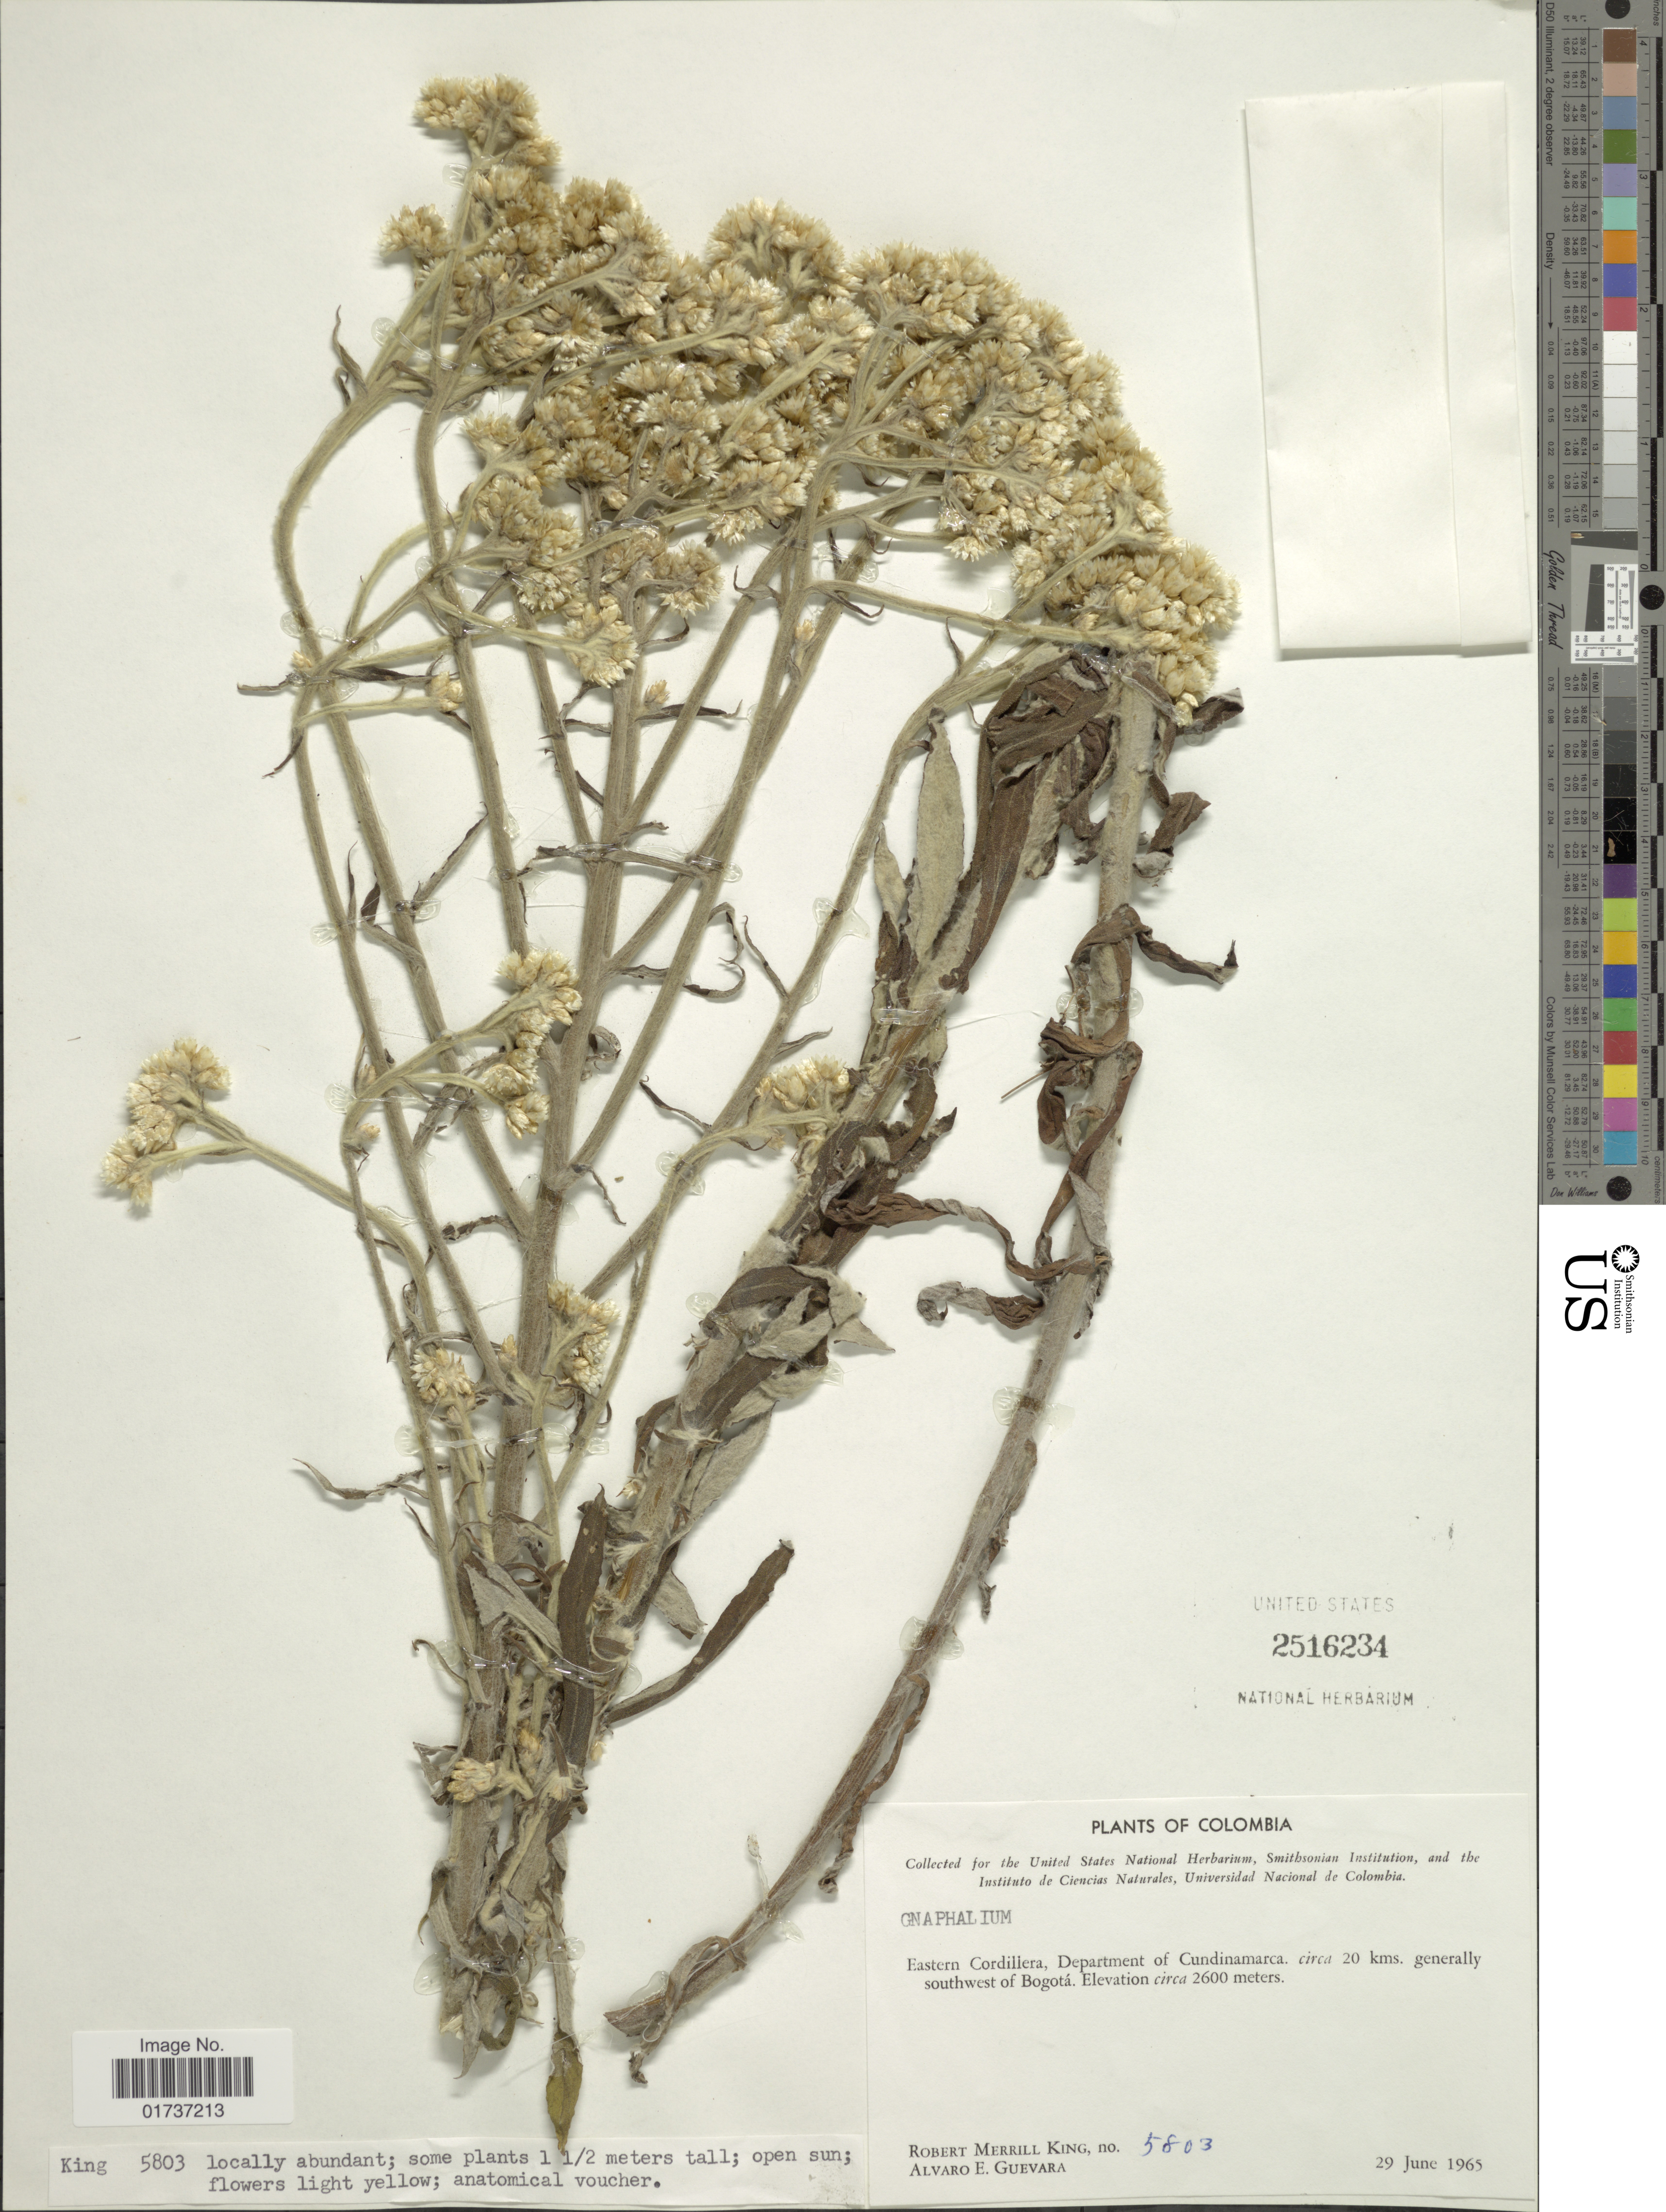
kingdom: Plantae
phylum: Tracheophyta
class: Magnoliopsida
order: Asterales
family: Asteraceae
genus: Gnaphalium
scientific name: Gnaphalium sp.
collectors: R. M. King & A. E. Guevara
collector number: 5803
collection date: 1965-06-29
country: Colombia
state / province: Cundinamarca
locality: Eastern Cordillera, Department of Cundinamarca, circa 20 kms generally southwest of Bogotá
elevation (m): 2600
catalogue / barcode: US 2516234